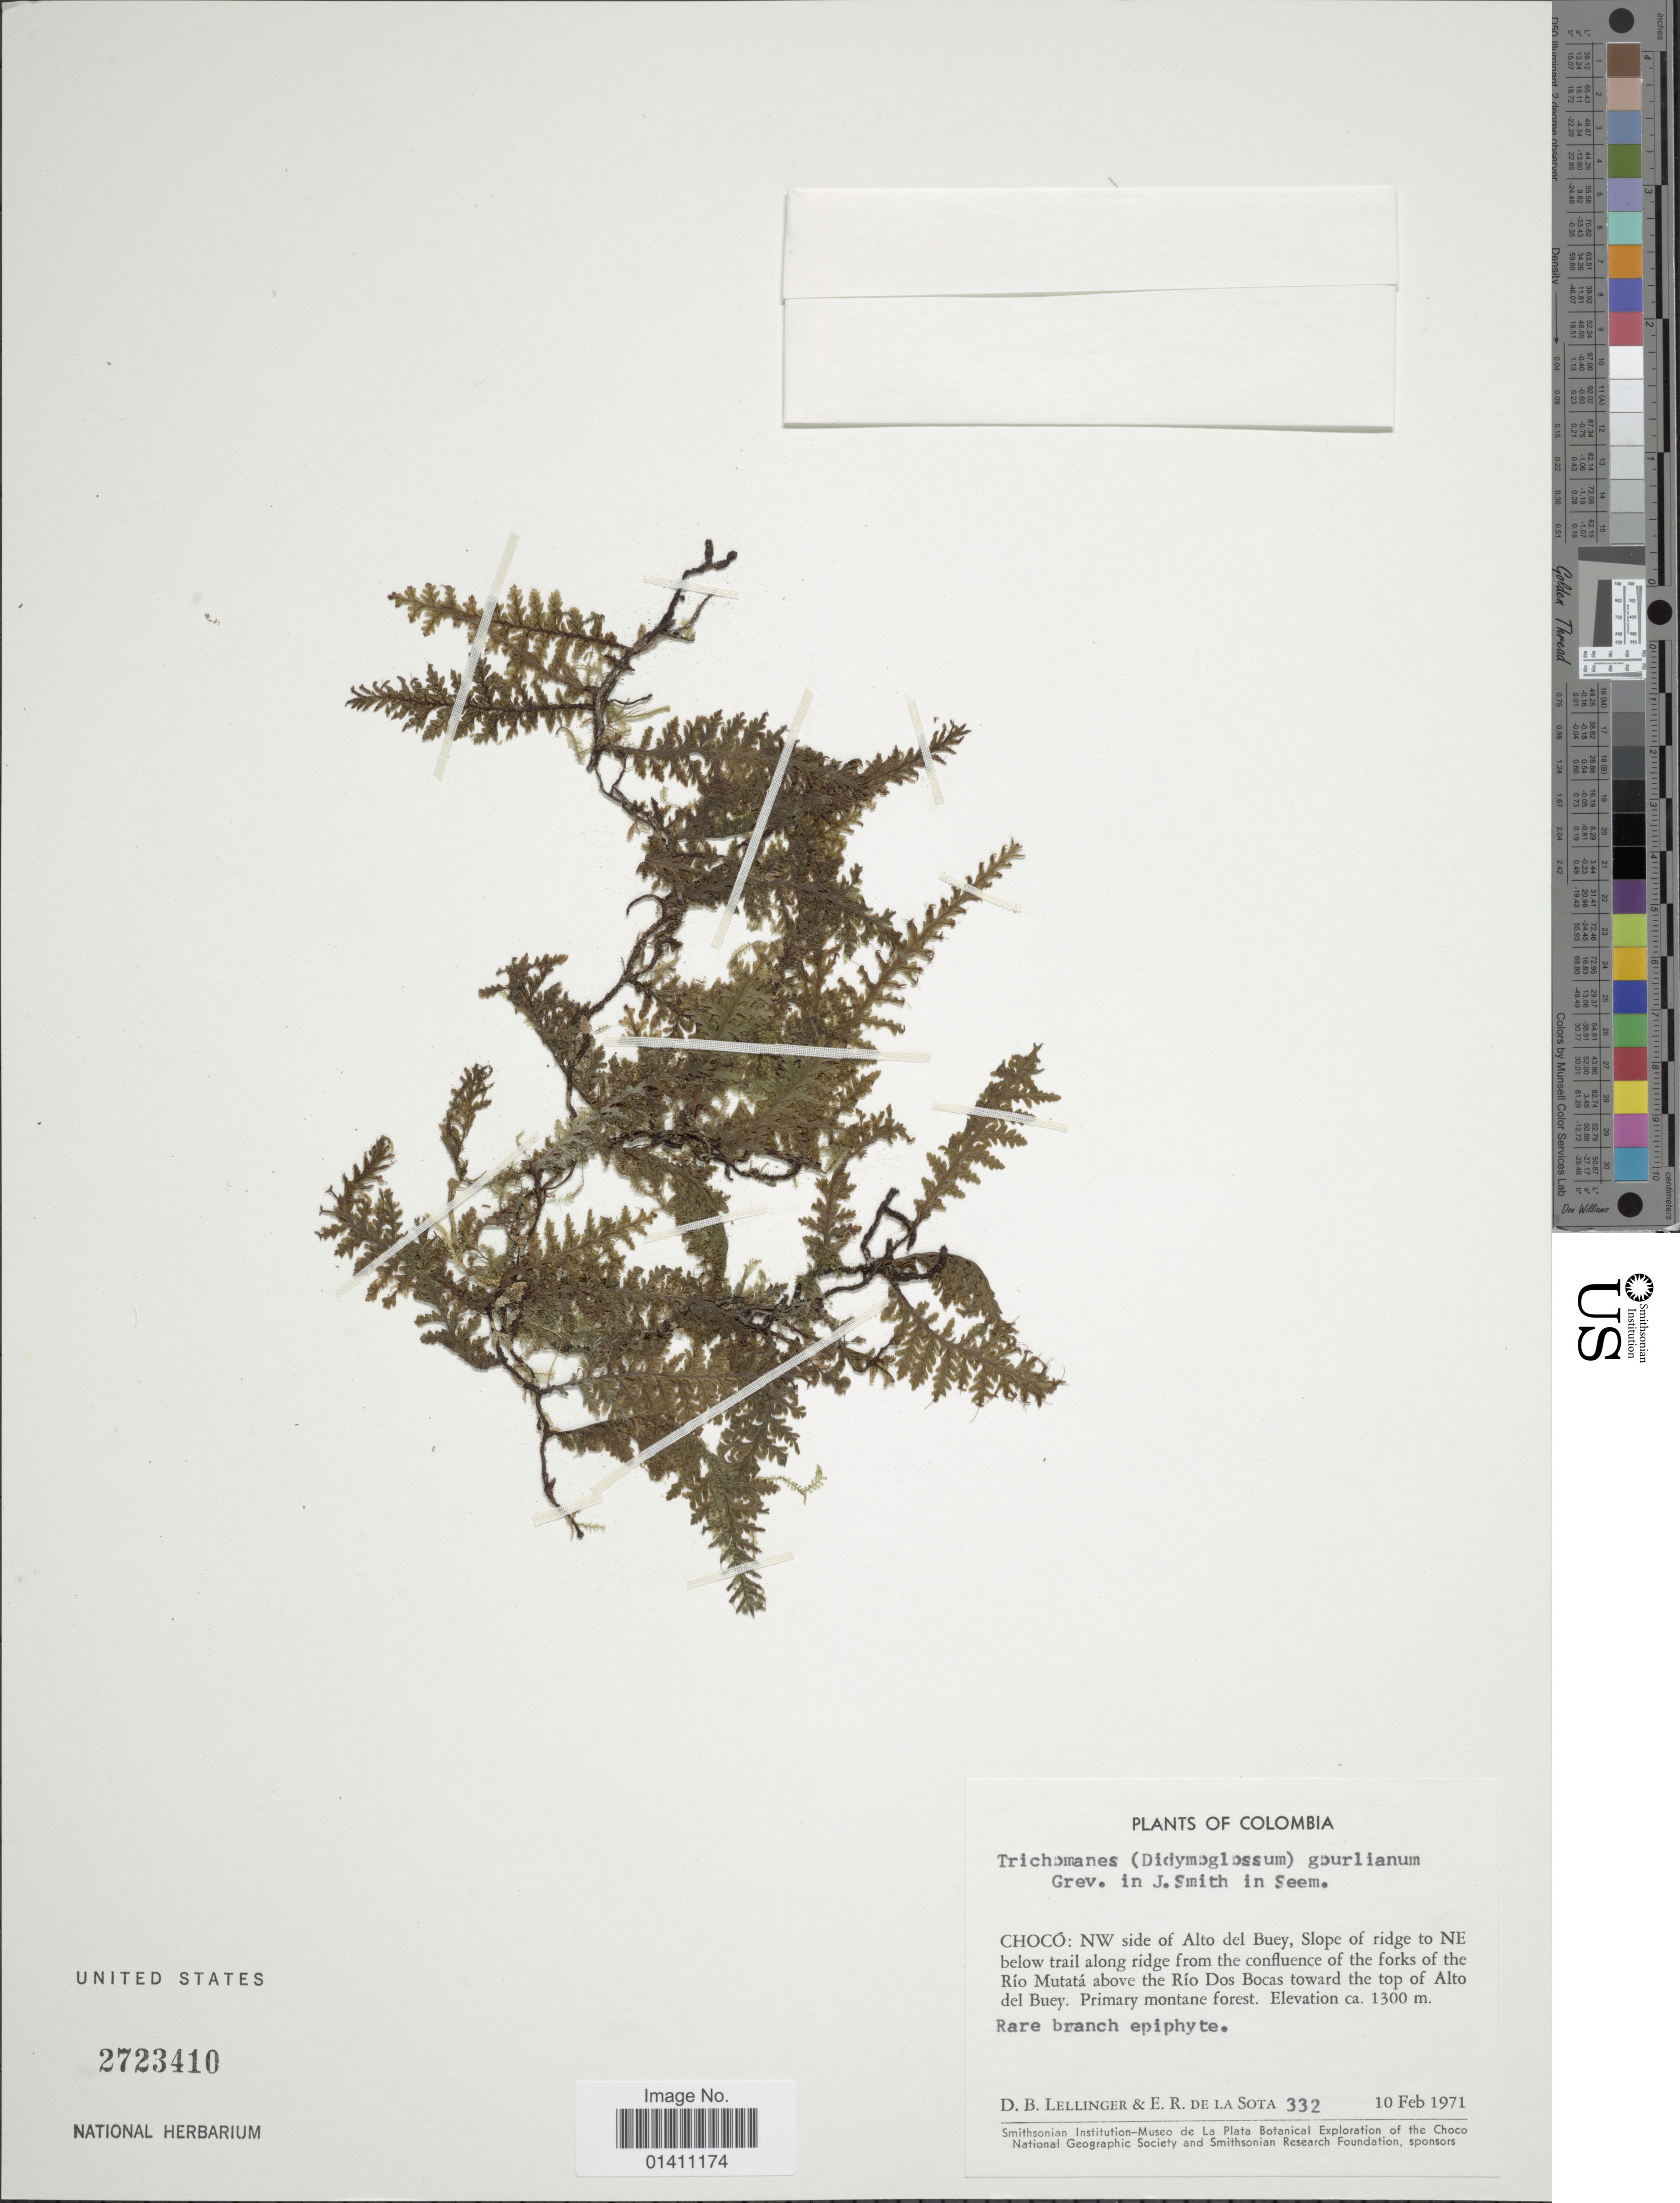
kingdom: Plantae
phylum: Tracheophyta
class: Polypodiopsida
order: Hymenophyllales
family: Hymenophyllaceae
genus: Didymoglossum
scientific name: Didymoglossum gourlianum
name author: (Grev. ex J. Sm.) Pic. Serm.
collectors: D. B. Lellinger & E. R. de la Sota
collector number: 332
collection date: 1971-02-10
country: Colombia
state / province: Chocó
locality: NW side of Alto del Buey, Slope of ridge to NE below trail along ridge from the confluence of the forks of the Rio Mutata above the Rio Dos Bocas toward the top of Alto del Buey.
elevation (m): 1300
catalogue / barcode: US 2723410